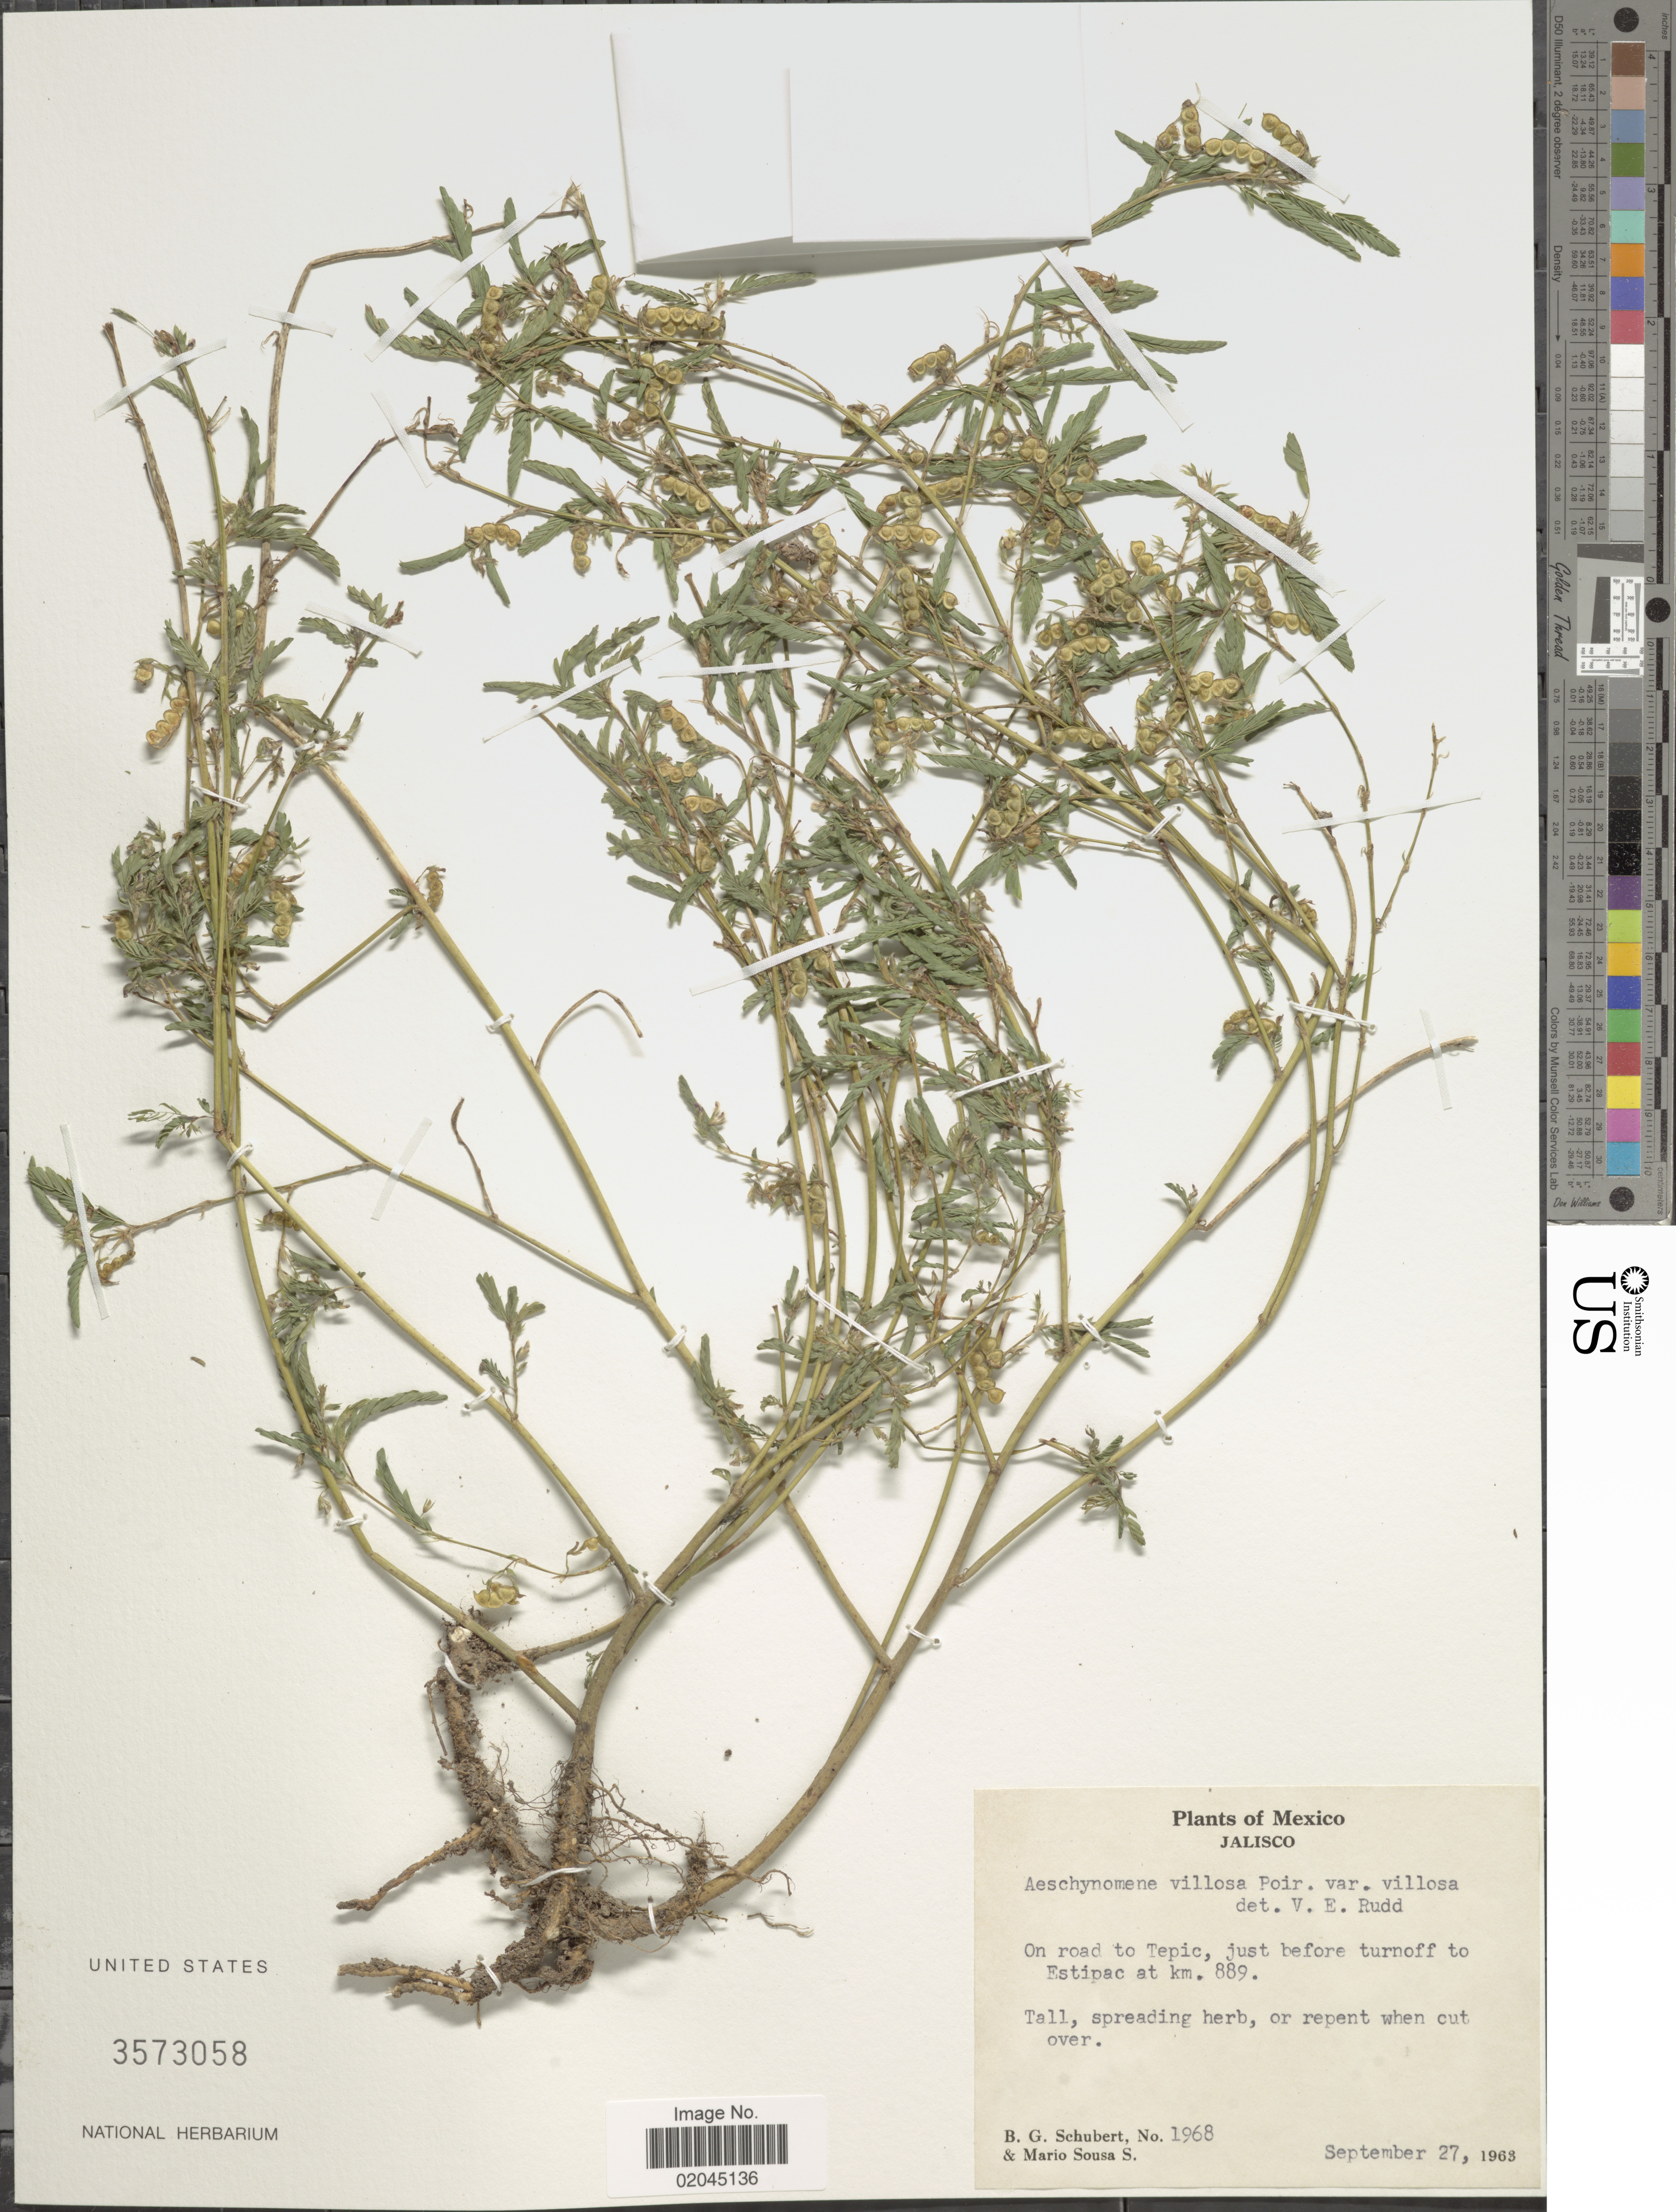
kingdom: Plantae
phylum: Tracheophyta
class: Magnoliopsida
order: Fabales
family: Fabaceae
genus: Aeschynomene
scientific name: Aeschynomene villosa var. villosa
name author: Poir.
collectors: B. Schubert & M. Sousa S.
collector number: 1968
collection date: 1963-09-27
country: Mexico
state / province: Jalisco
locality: On road to Tepic, just before turnoff to Estipac at km 889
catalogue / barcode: US 3573058